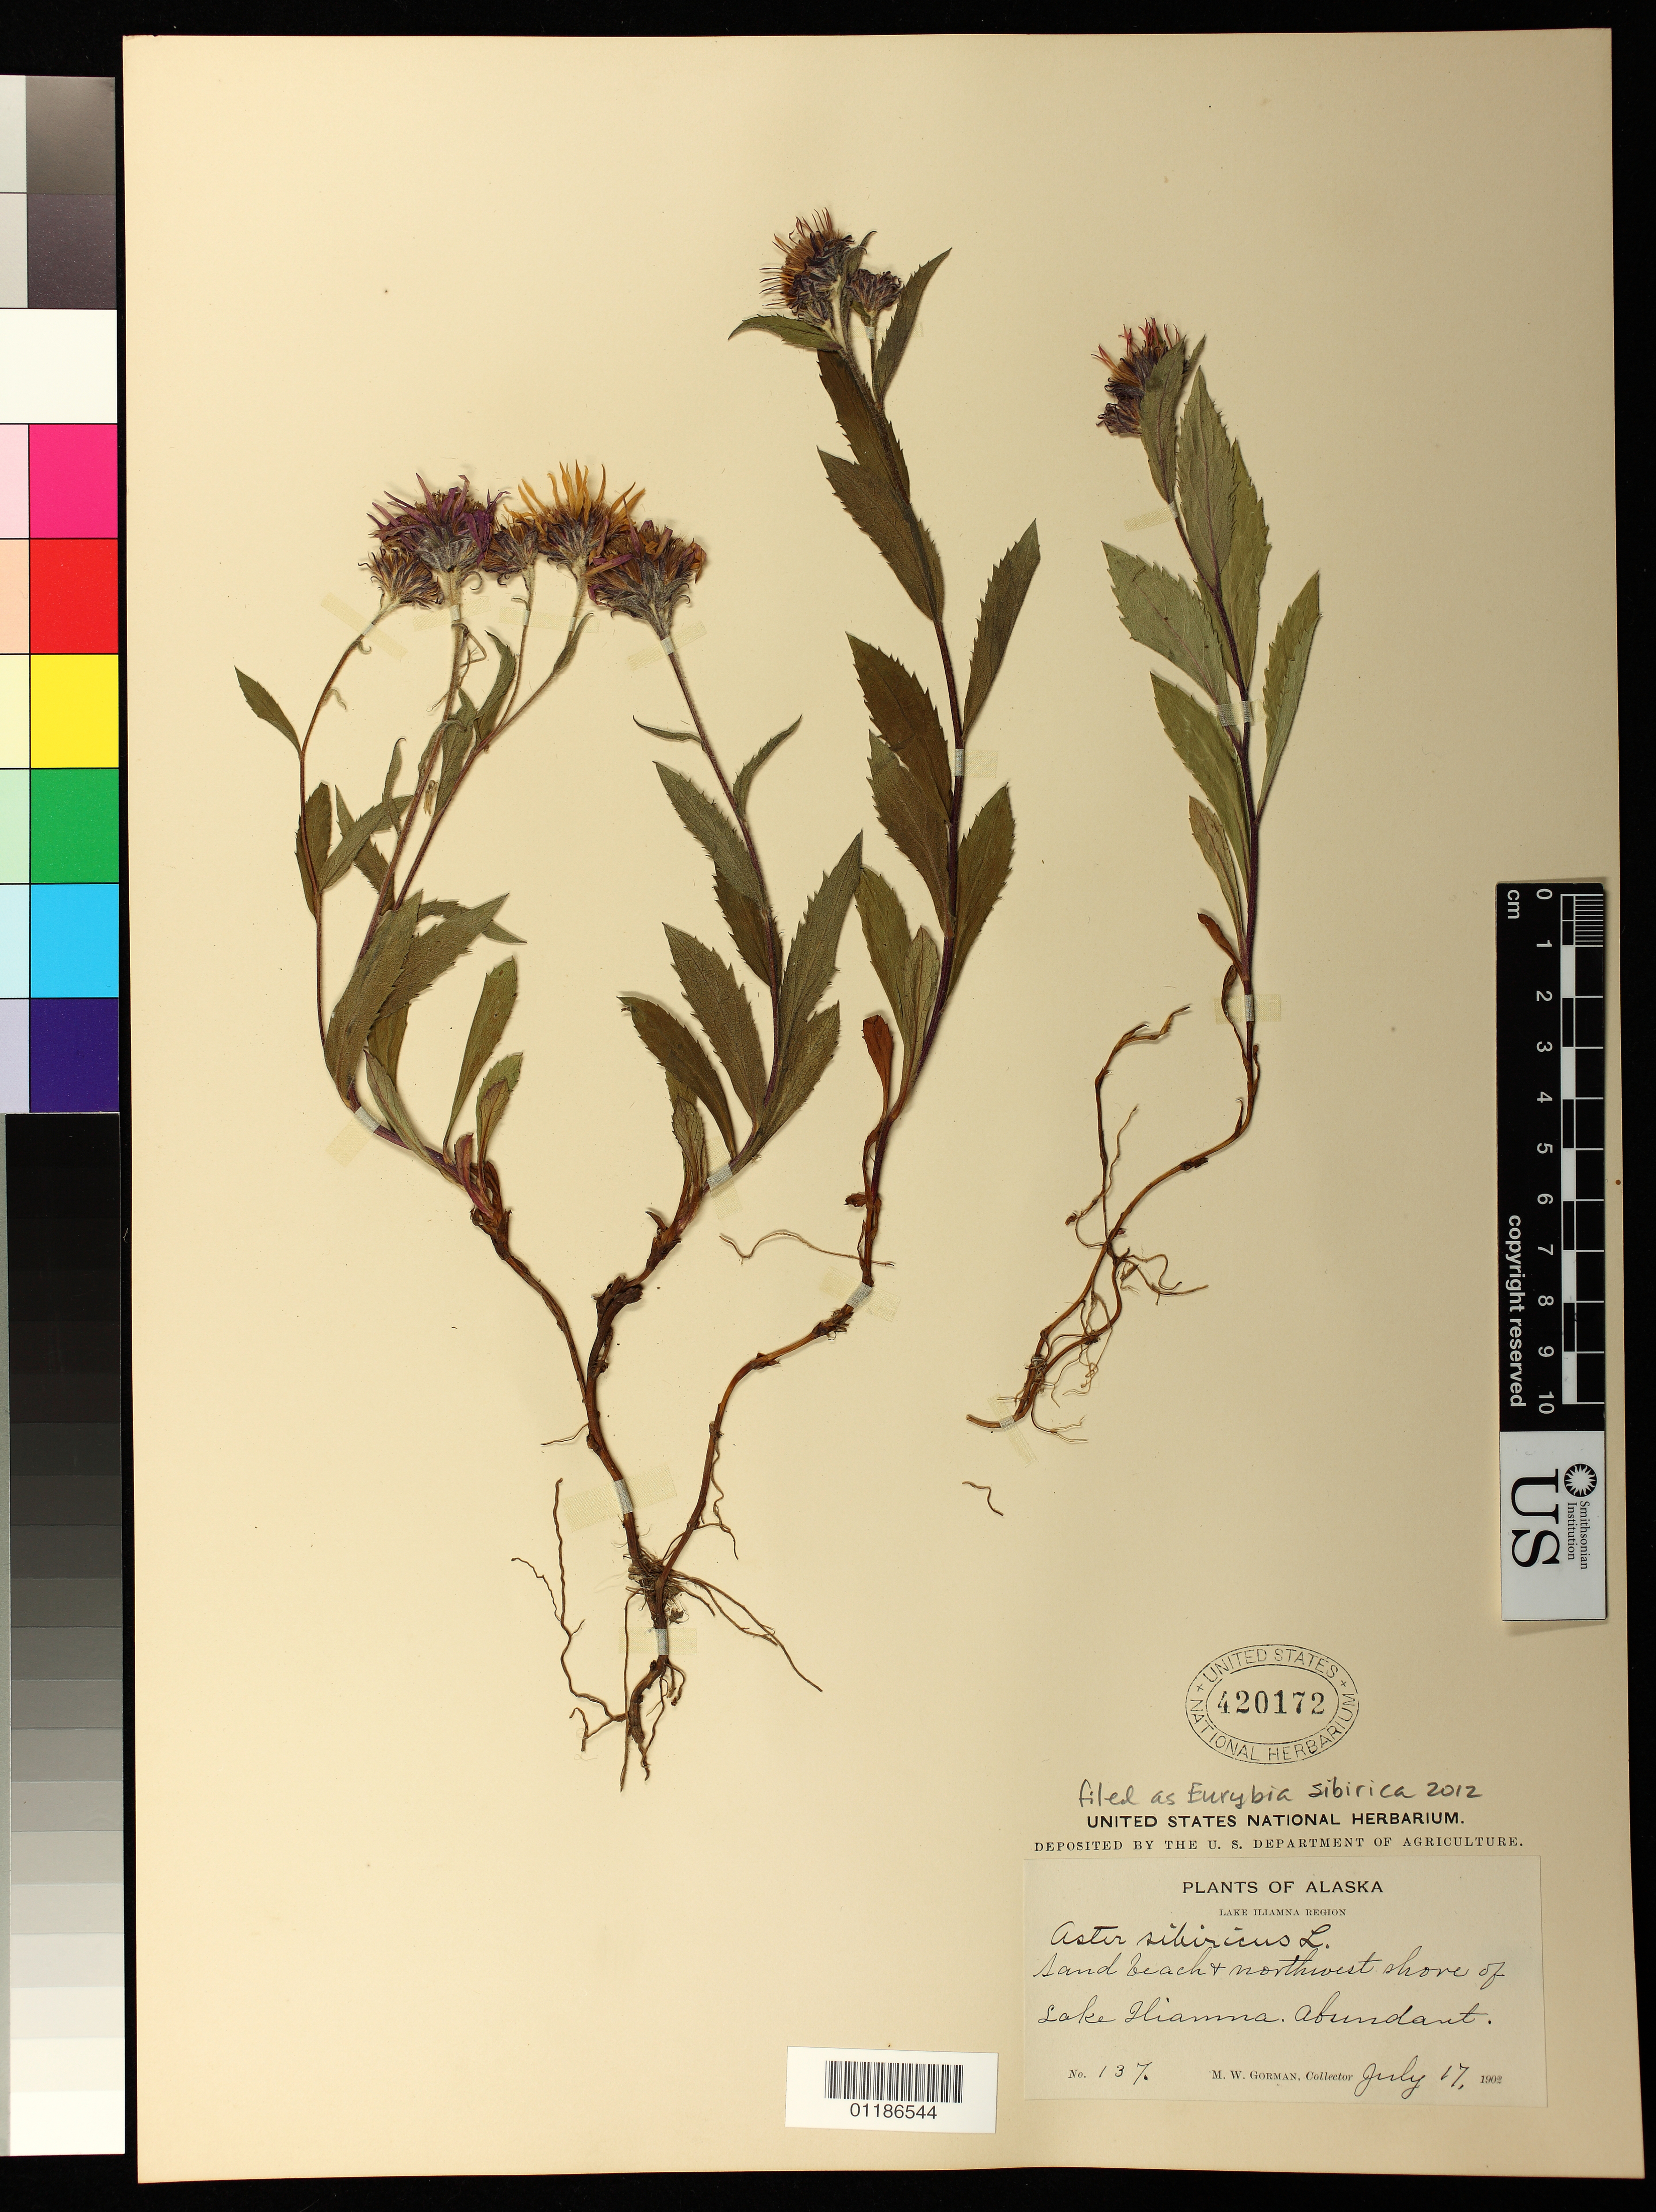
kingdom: Plantae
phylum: Tracheophyta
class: Magnoliopsida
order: Asterales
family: Asteraceae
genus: Eurybia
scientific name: Eurybia sibirica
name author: (L.) G.L. Nesom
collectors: M. W. Gorman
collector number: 137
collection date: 1902-07-17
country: United States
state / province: Alaska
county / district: Lake and Peninsula Borough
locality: Sand beach & northwest shore of Lake Iliamna.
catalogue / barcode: US 420172